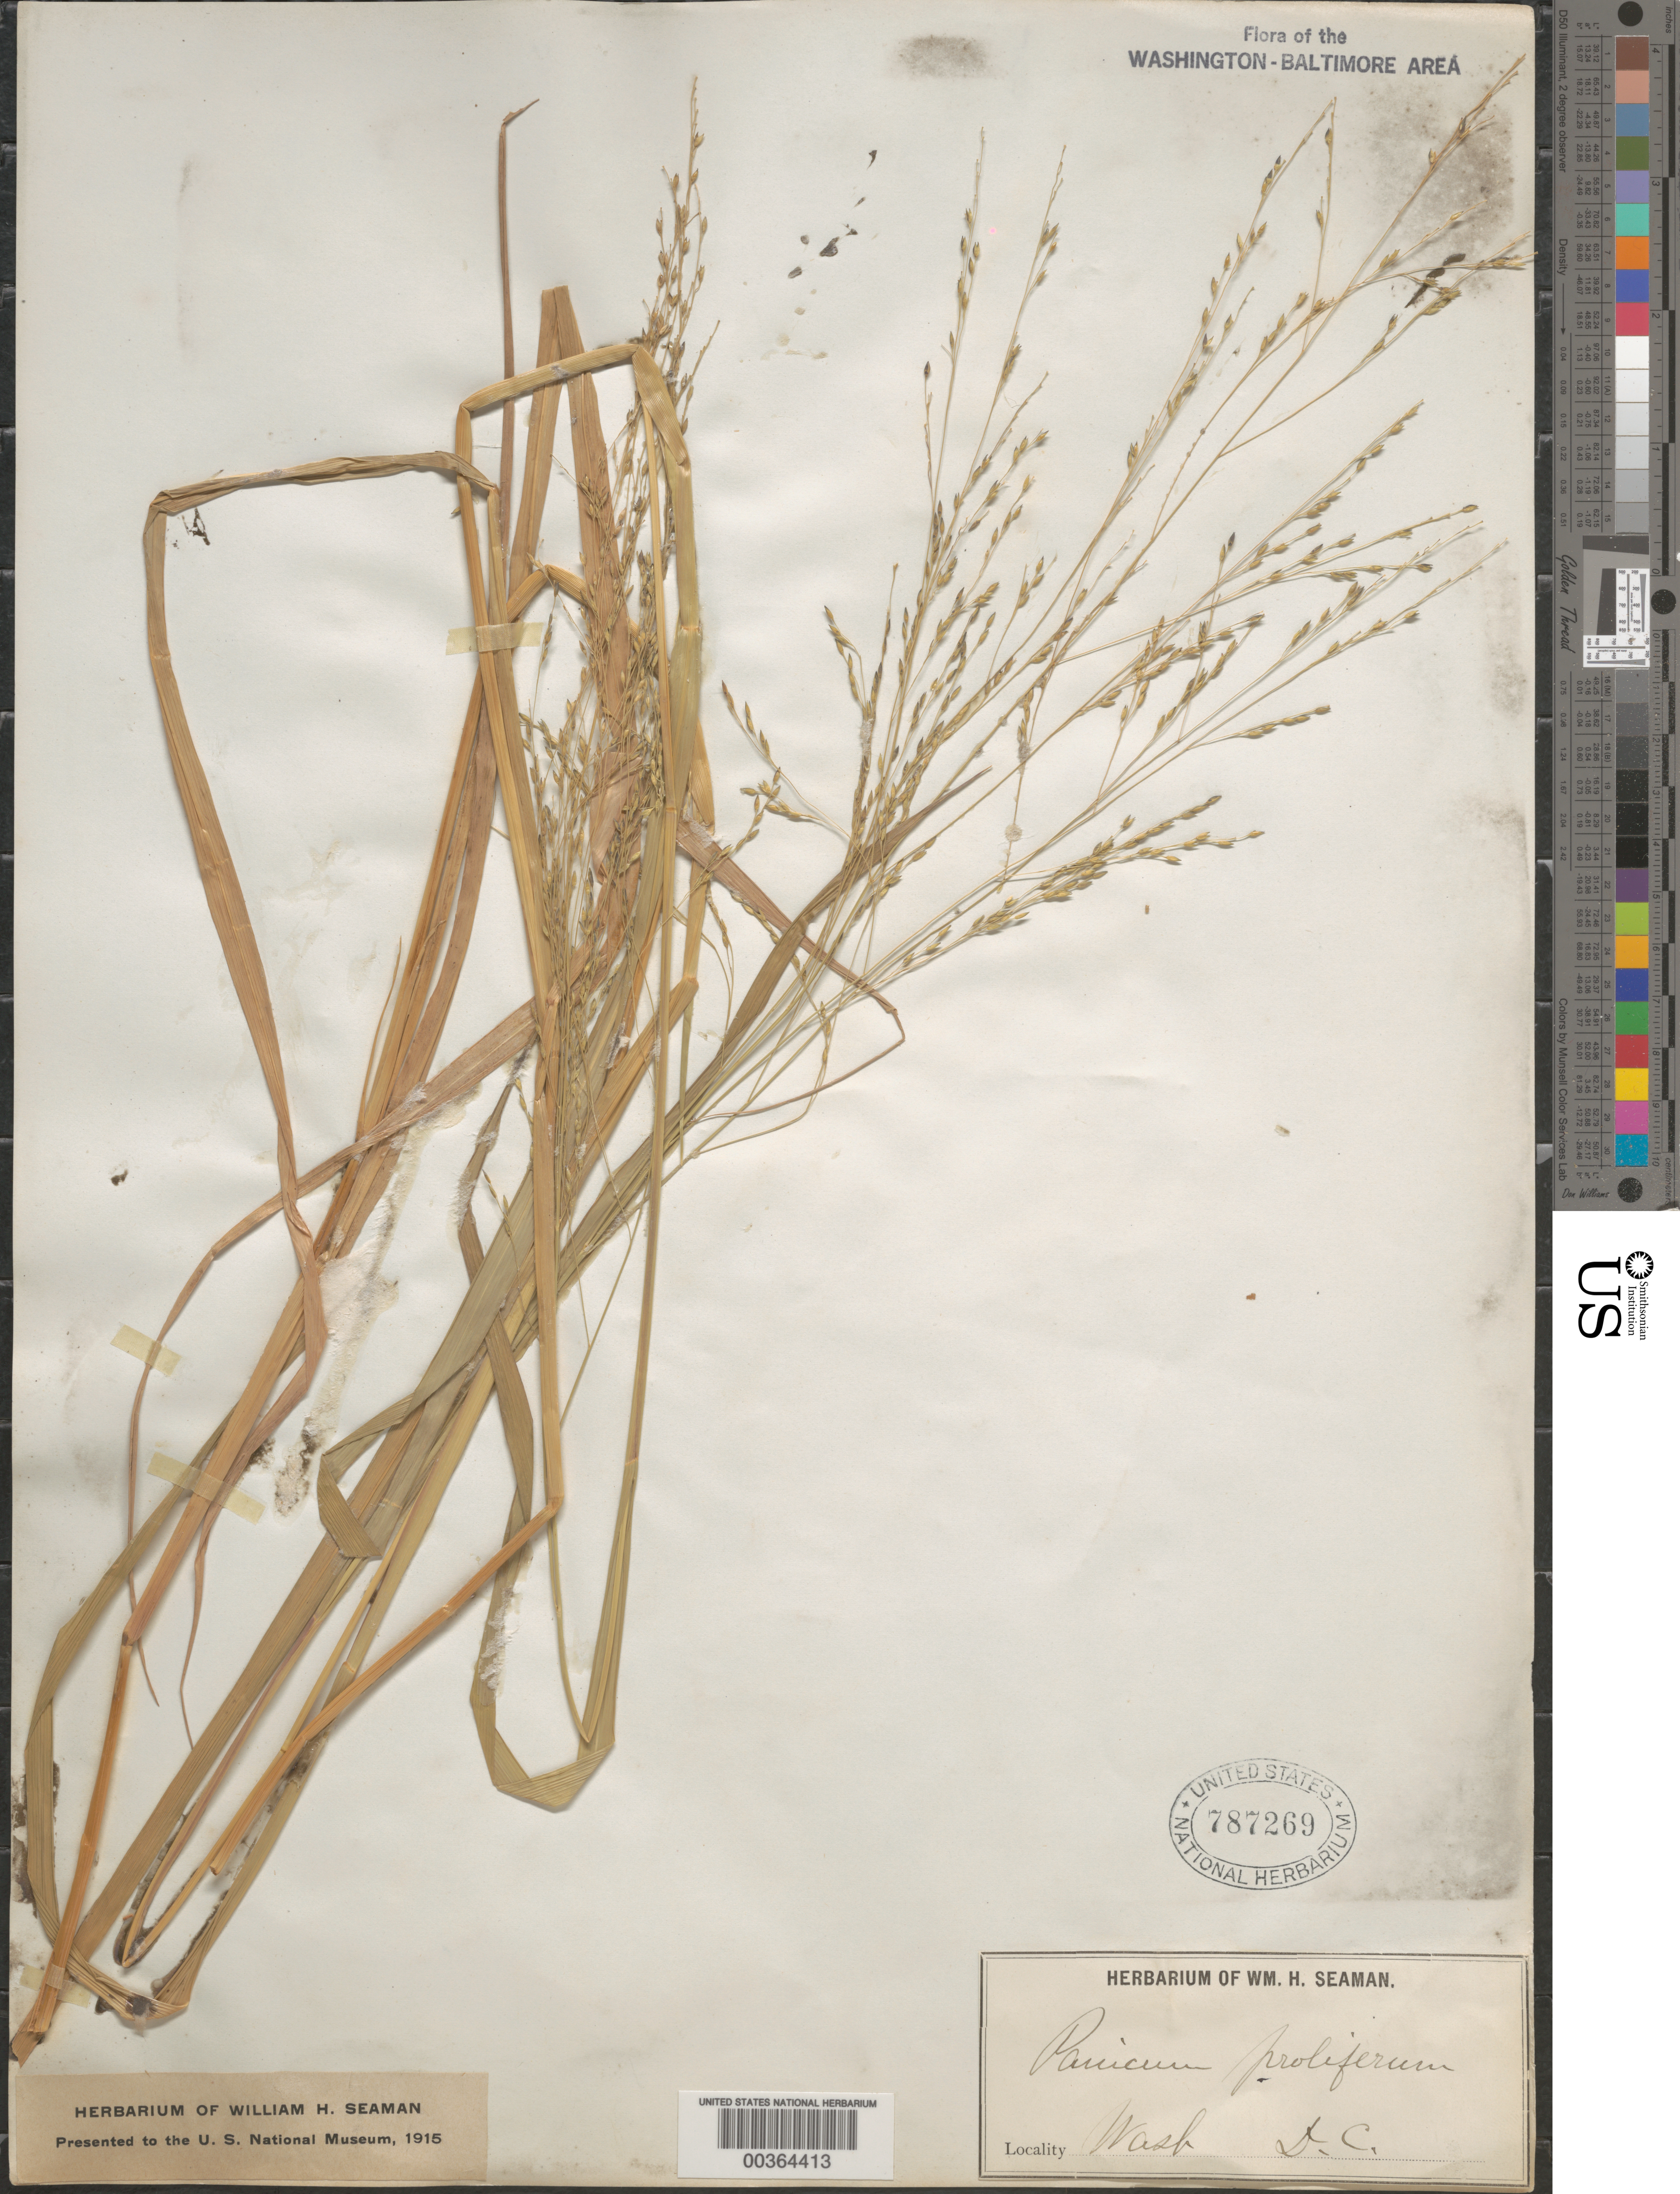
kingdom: Plantae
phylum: Tracheophyta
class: Liliopsida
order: Poales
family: Poaceae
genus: Panicum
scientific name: Panicum dichotomiflorum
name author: Michx.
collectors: W. Seaman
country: United States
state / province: District of Columbia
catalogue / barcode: US 787269